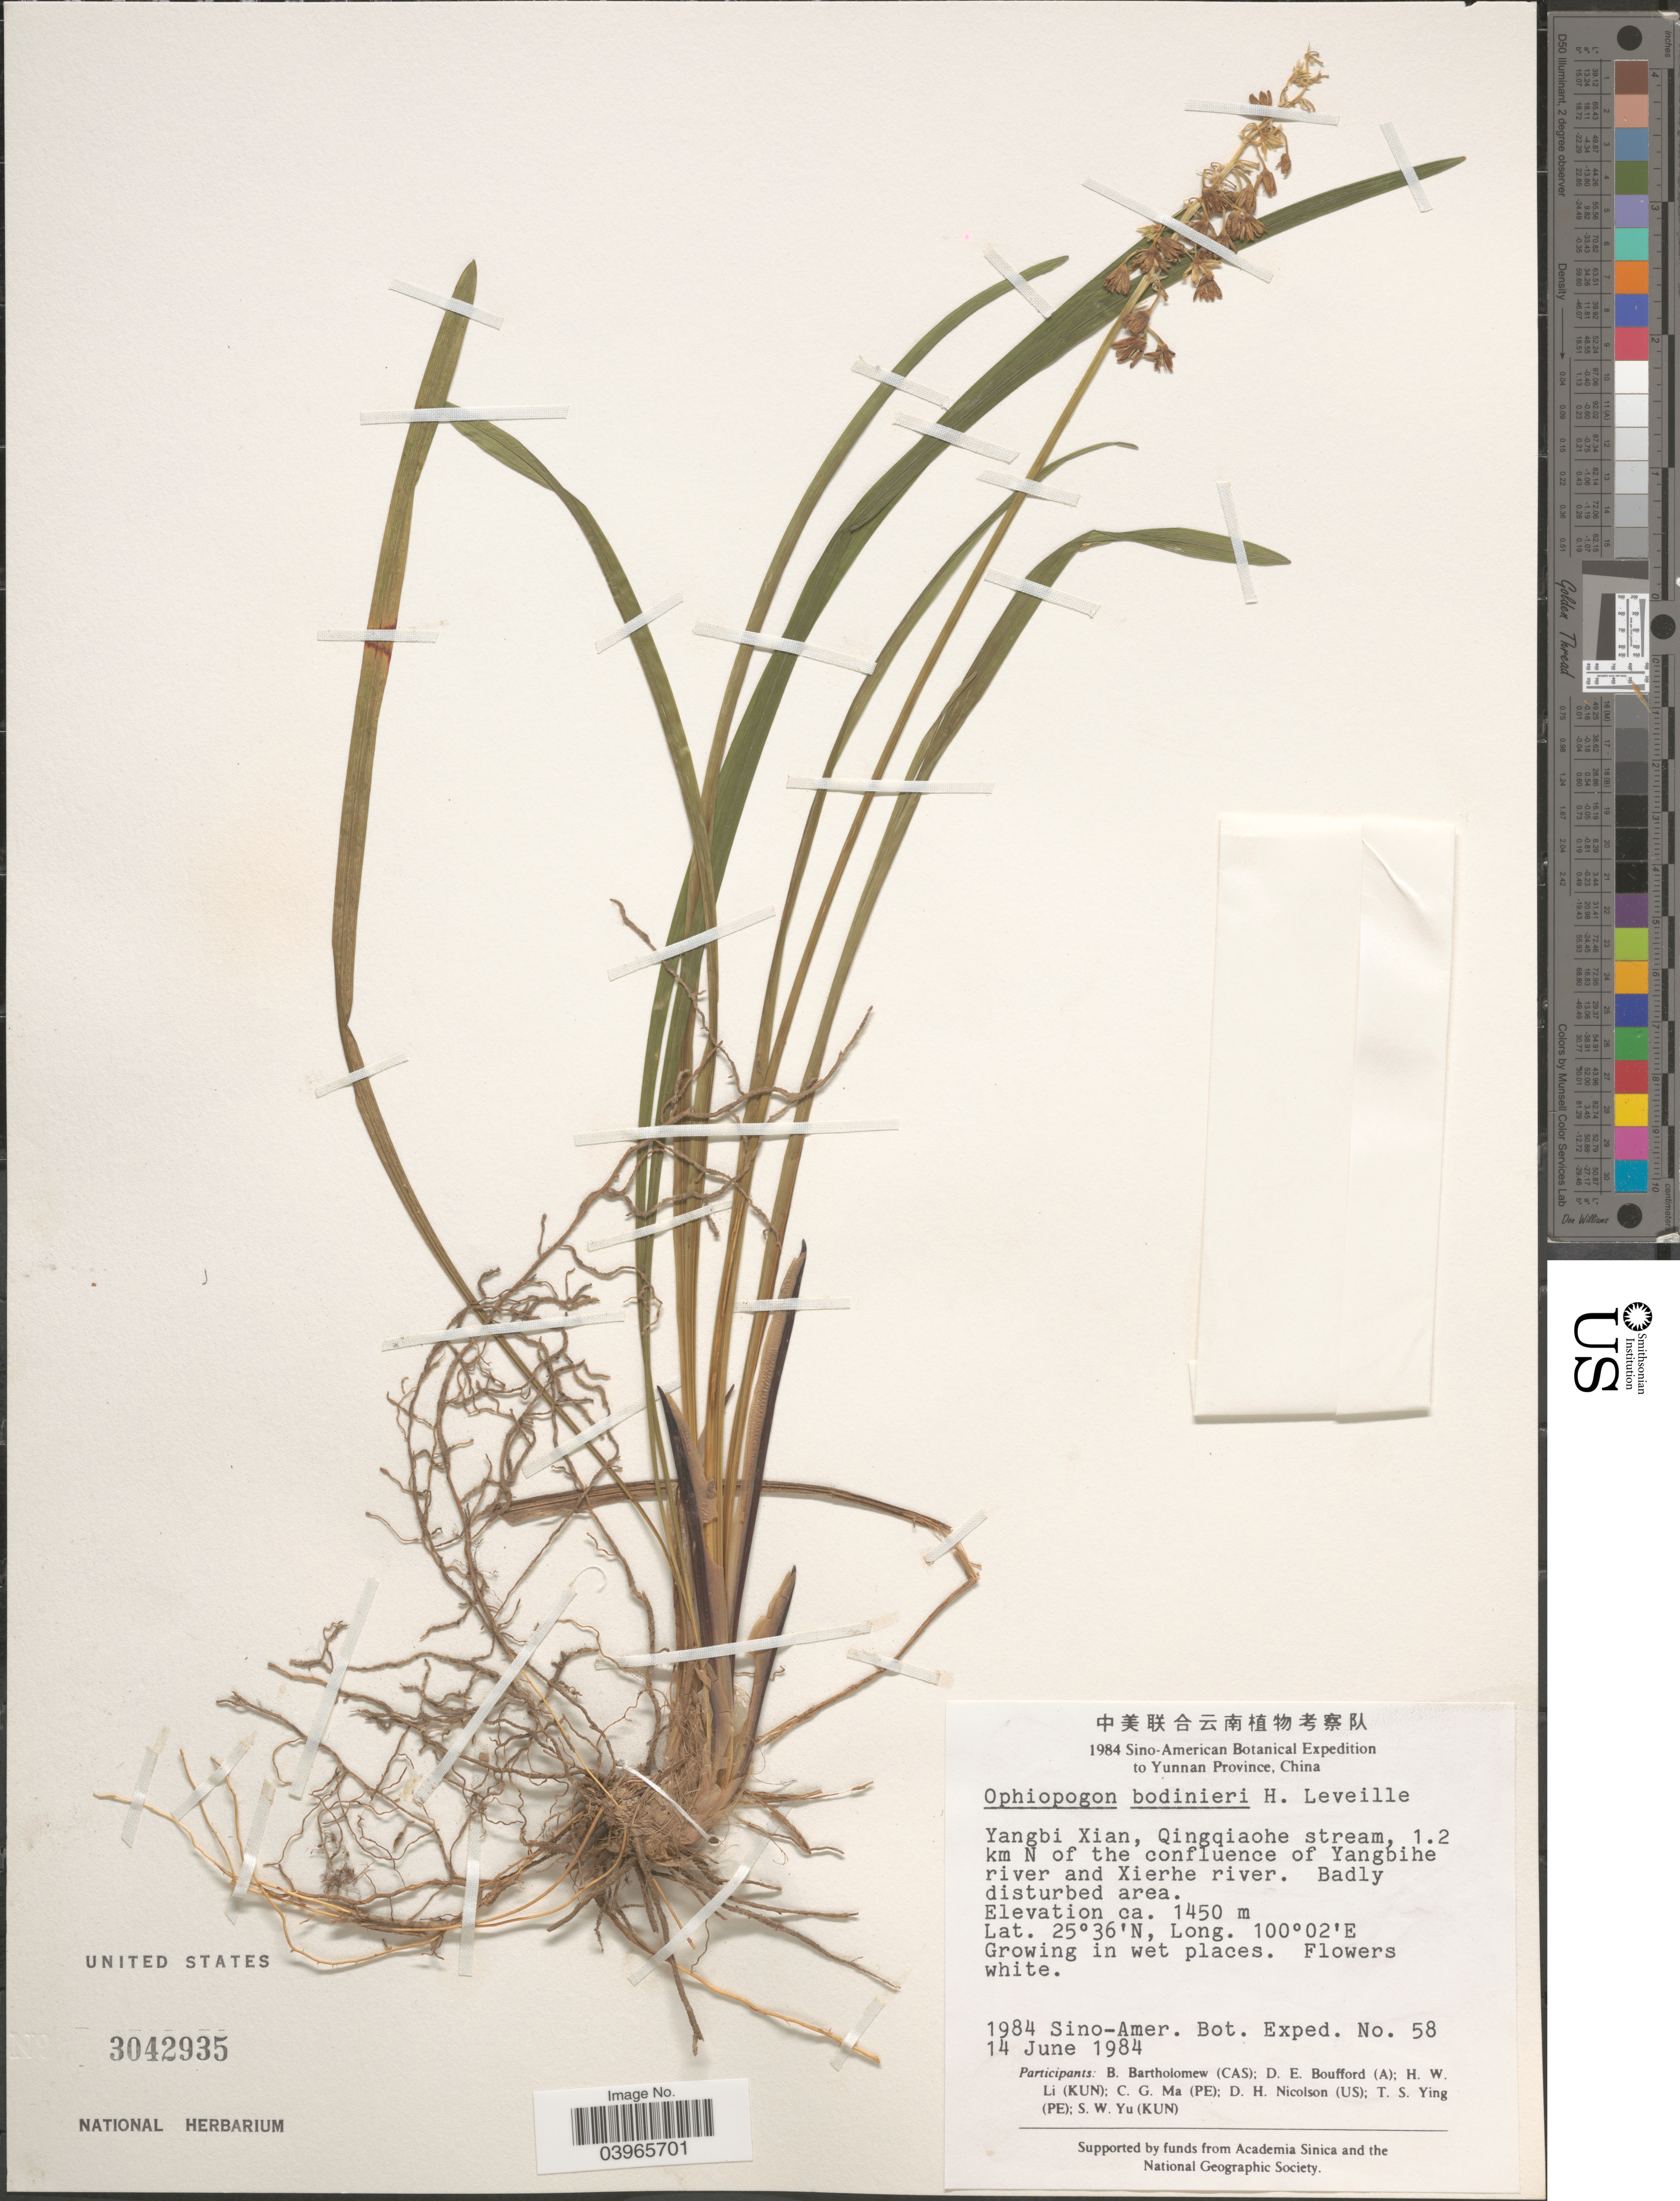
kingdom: Plantae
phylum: Tracheophyta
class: Liliopsida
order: Asparagales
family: Asparagaceae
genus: Ophiopogon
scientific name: Ophiopogon bodinieri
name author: H. Lév.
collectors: Sino-Amer. Bot. Exped. 1984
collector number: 58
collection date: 1984-06-14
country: China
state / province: Yunnan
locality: Yangbi Xian, Qingqiaohe stream, 1.2 km N of the confluence of Yangbihe river and Xierhe river.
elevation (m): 1450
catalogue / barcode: US 3042935